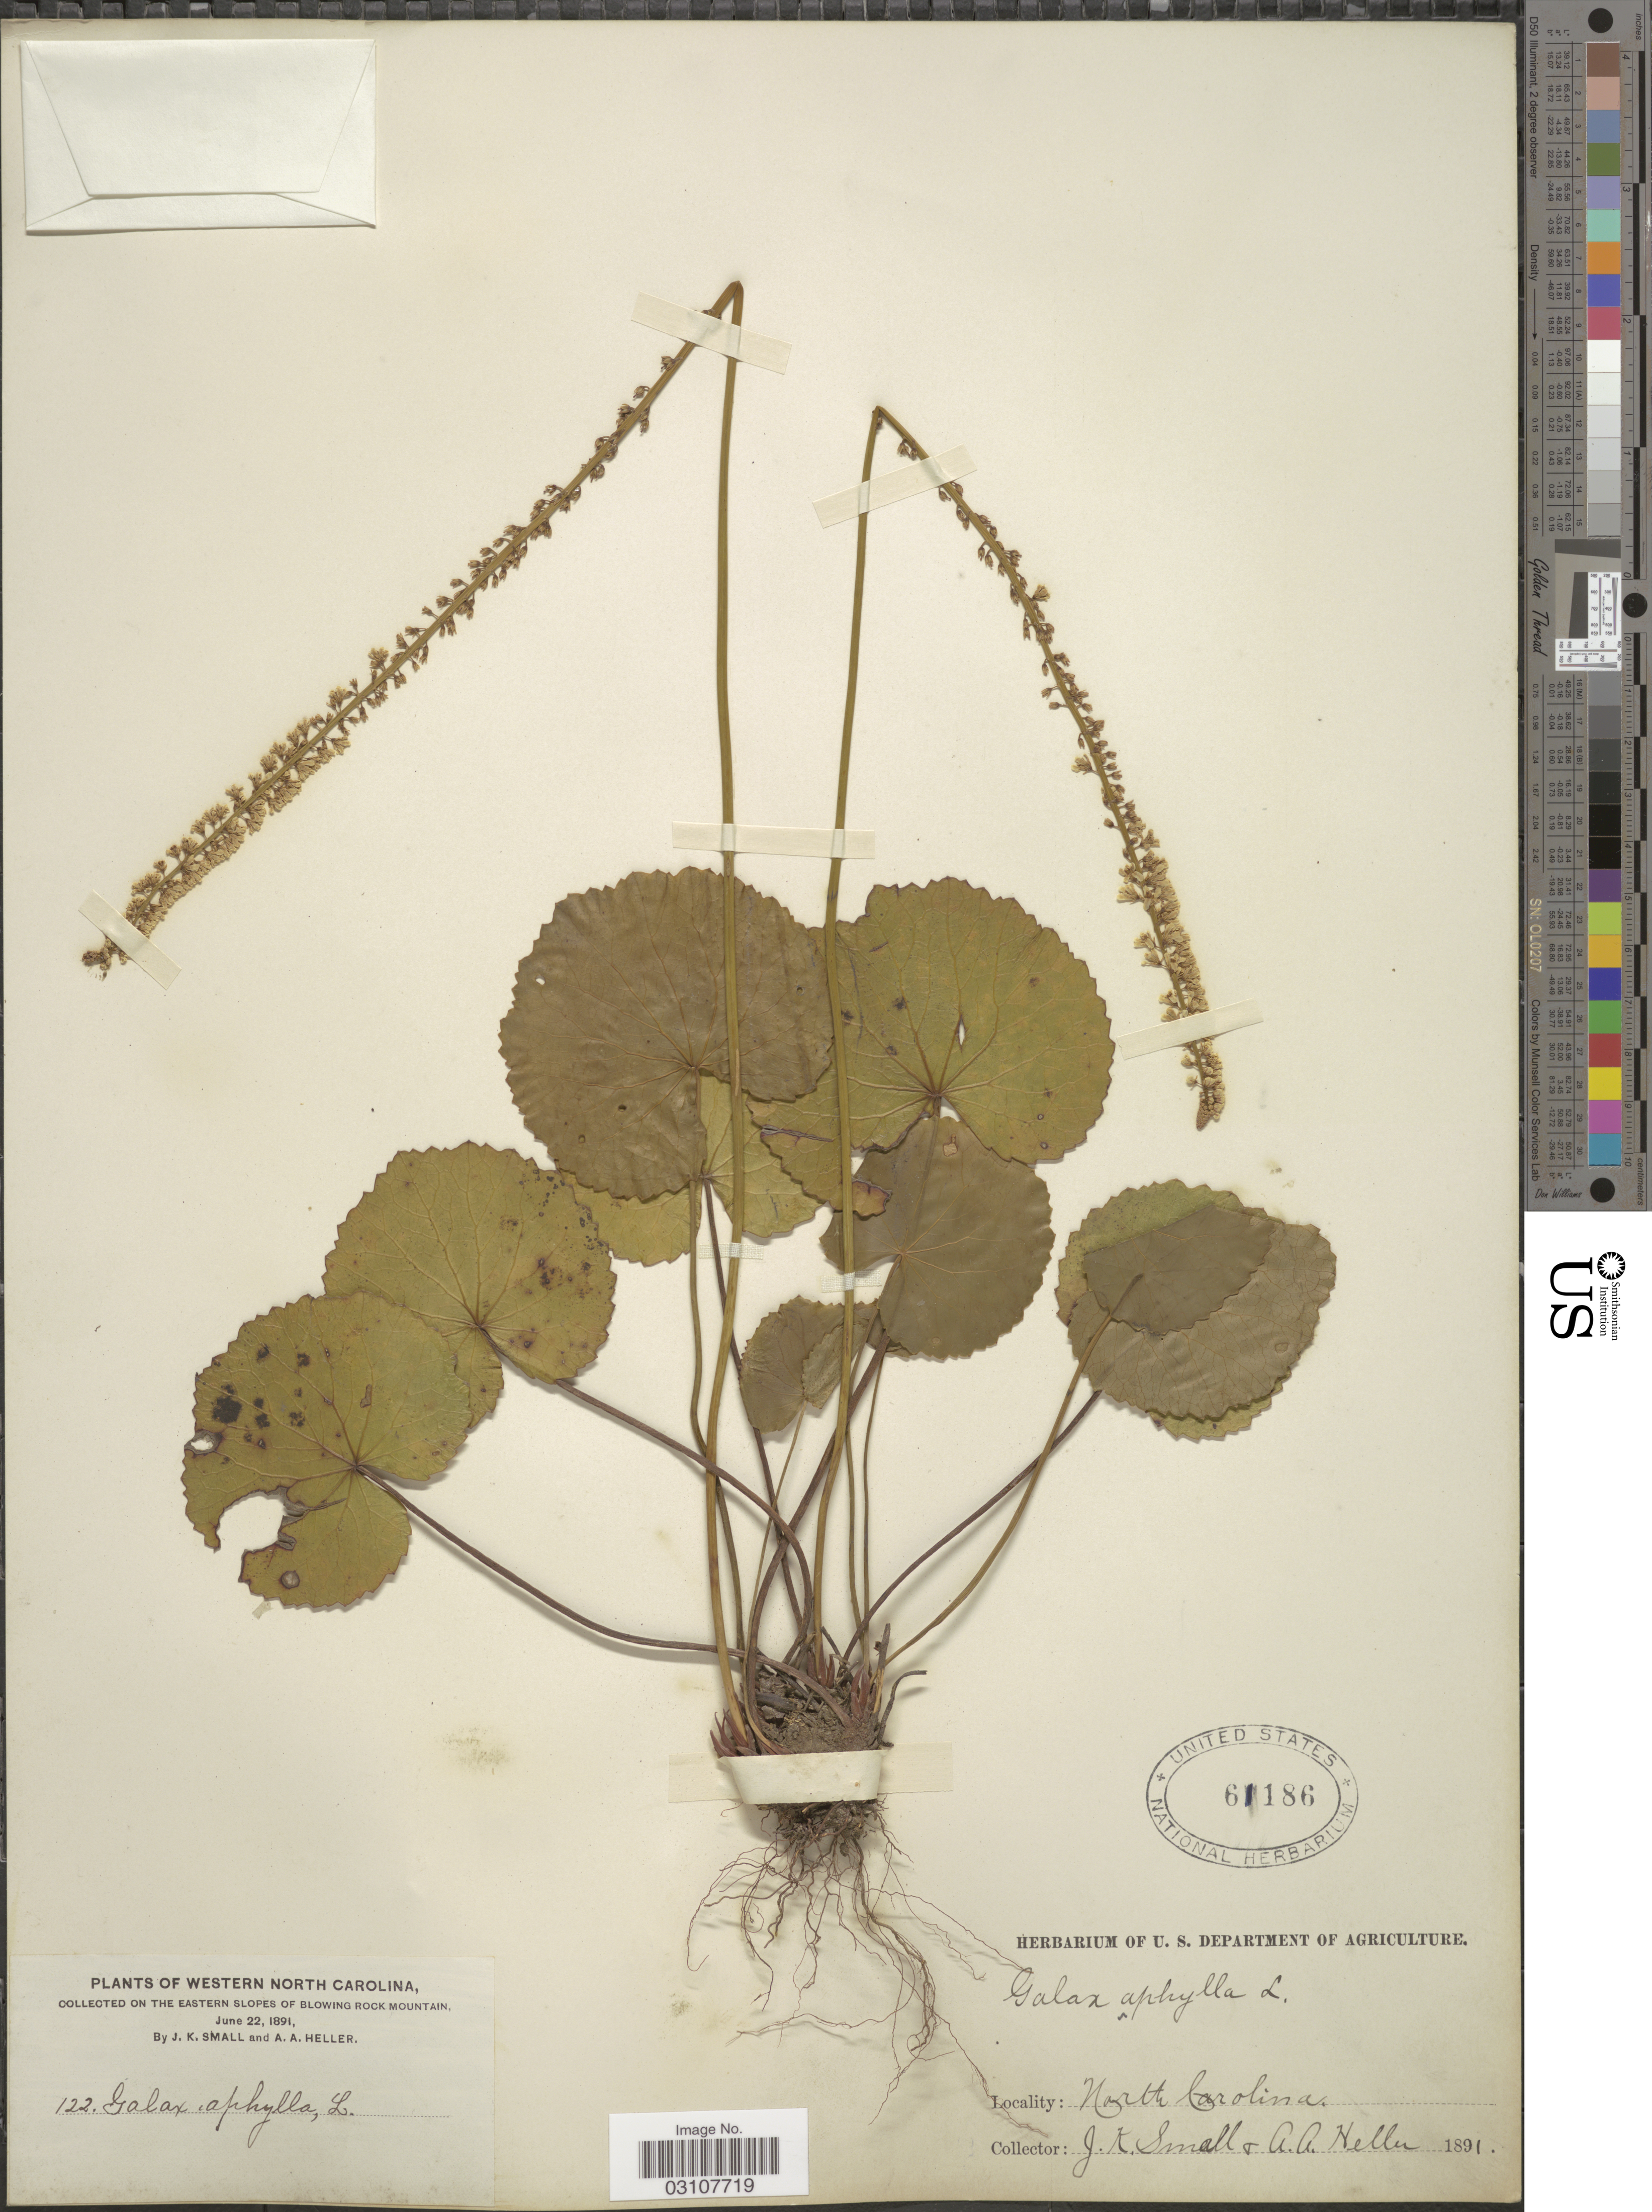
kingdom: Plantae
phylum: Tracheophyta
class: Magnoliopsida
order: Ericales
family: Diapensiaceae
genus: Galax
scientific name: Galax urceolata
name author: (Poir.) Brummitt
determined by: Gaynor, Michelle L., (FLAS), University of Florida (UNITED STATES)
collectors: J. K. Small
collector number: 122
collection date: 1891-06-22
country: United States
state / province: North Carolina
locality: Western North Carolina. On the Eastern Slopes of Blowing Rock Mountain.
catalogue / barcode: US 61186